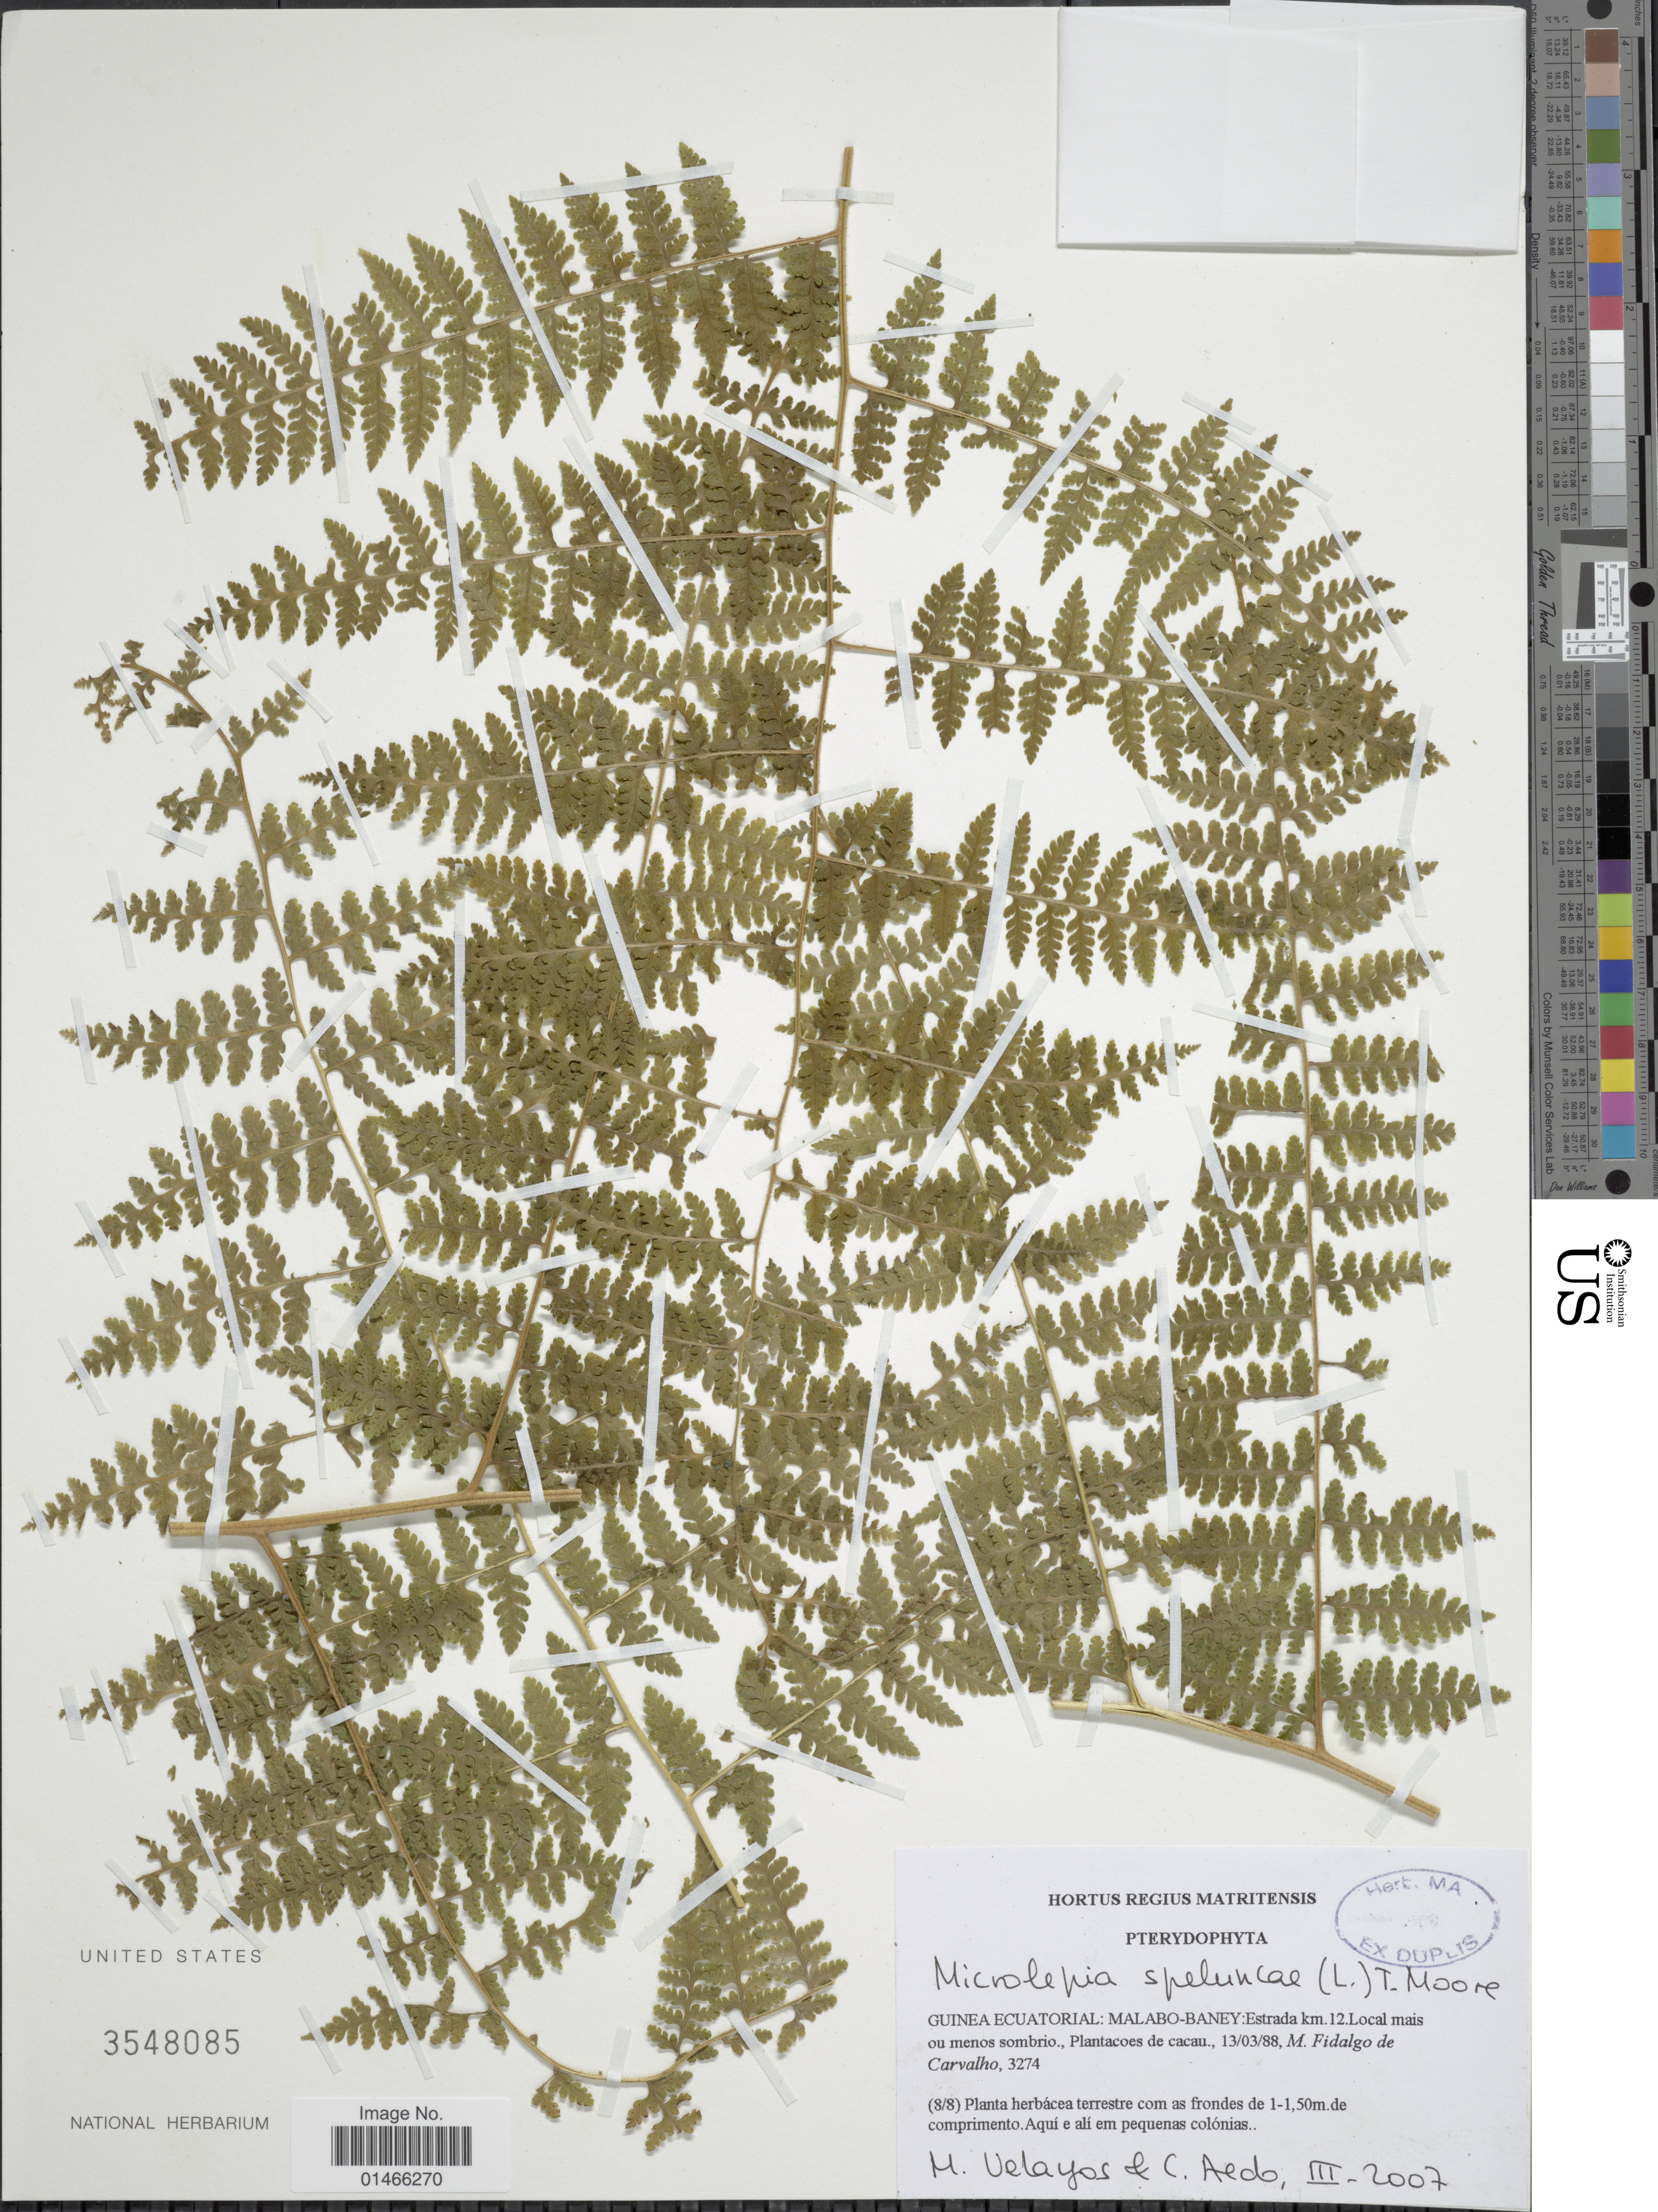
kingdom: Plantae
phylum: Tracheophyta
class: Polypodiopsida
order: Polypodiales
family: Dennstaedtiaceae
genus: Microlepia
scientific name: Microlepia speluncae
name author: (L.) T. Moore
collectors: M. Fidalgo de Carvalho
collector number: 3274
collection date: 2007-03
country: Equatorial Guinea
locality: Guinea Ecuatorial: Malabo-Baney: Estrada km.12. Local mais ou menos sombrio., Plantacoes de cacau.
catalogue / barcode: US 3548085